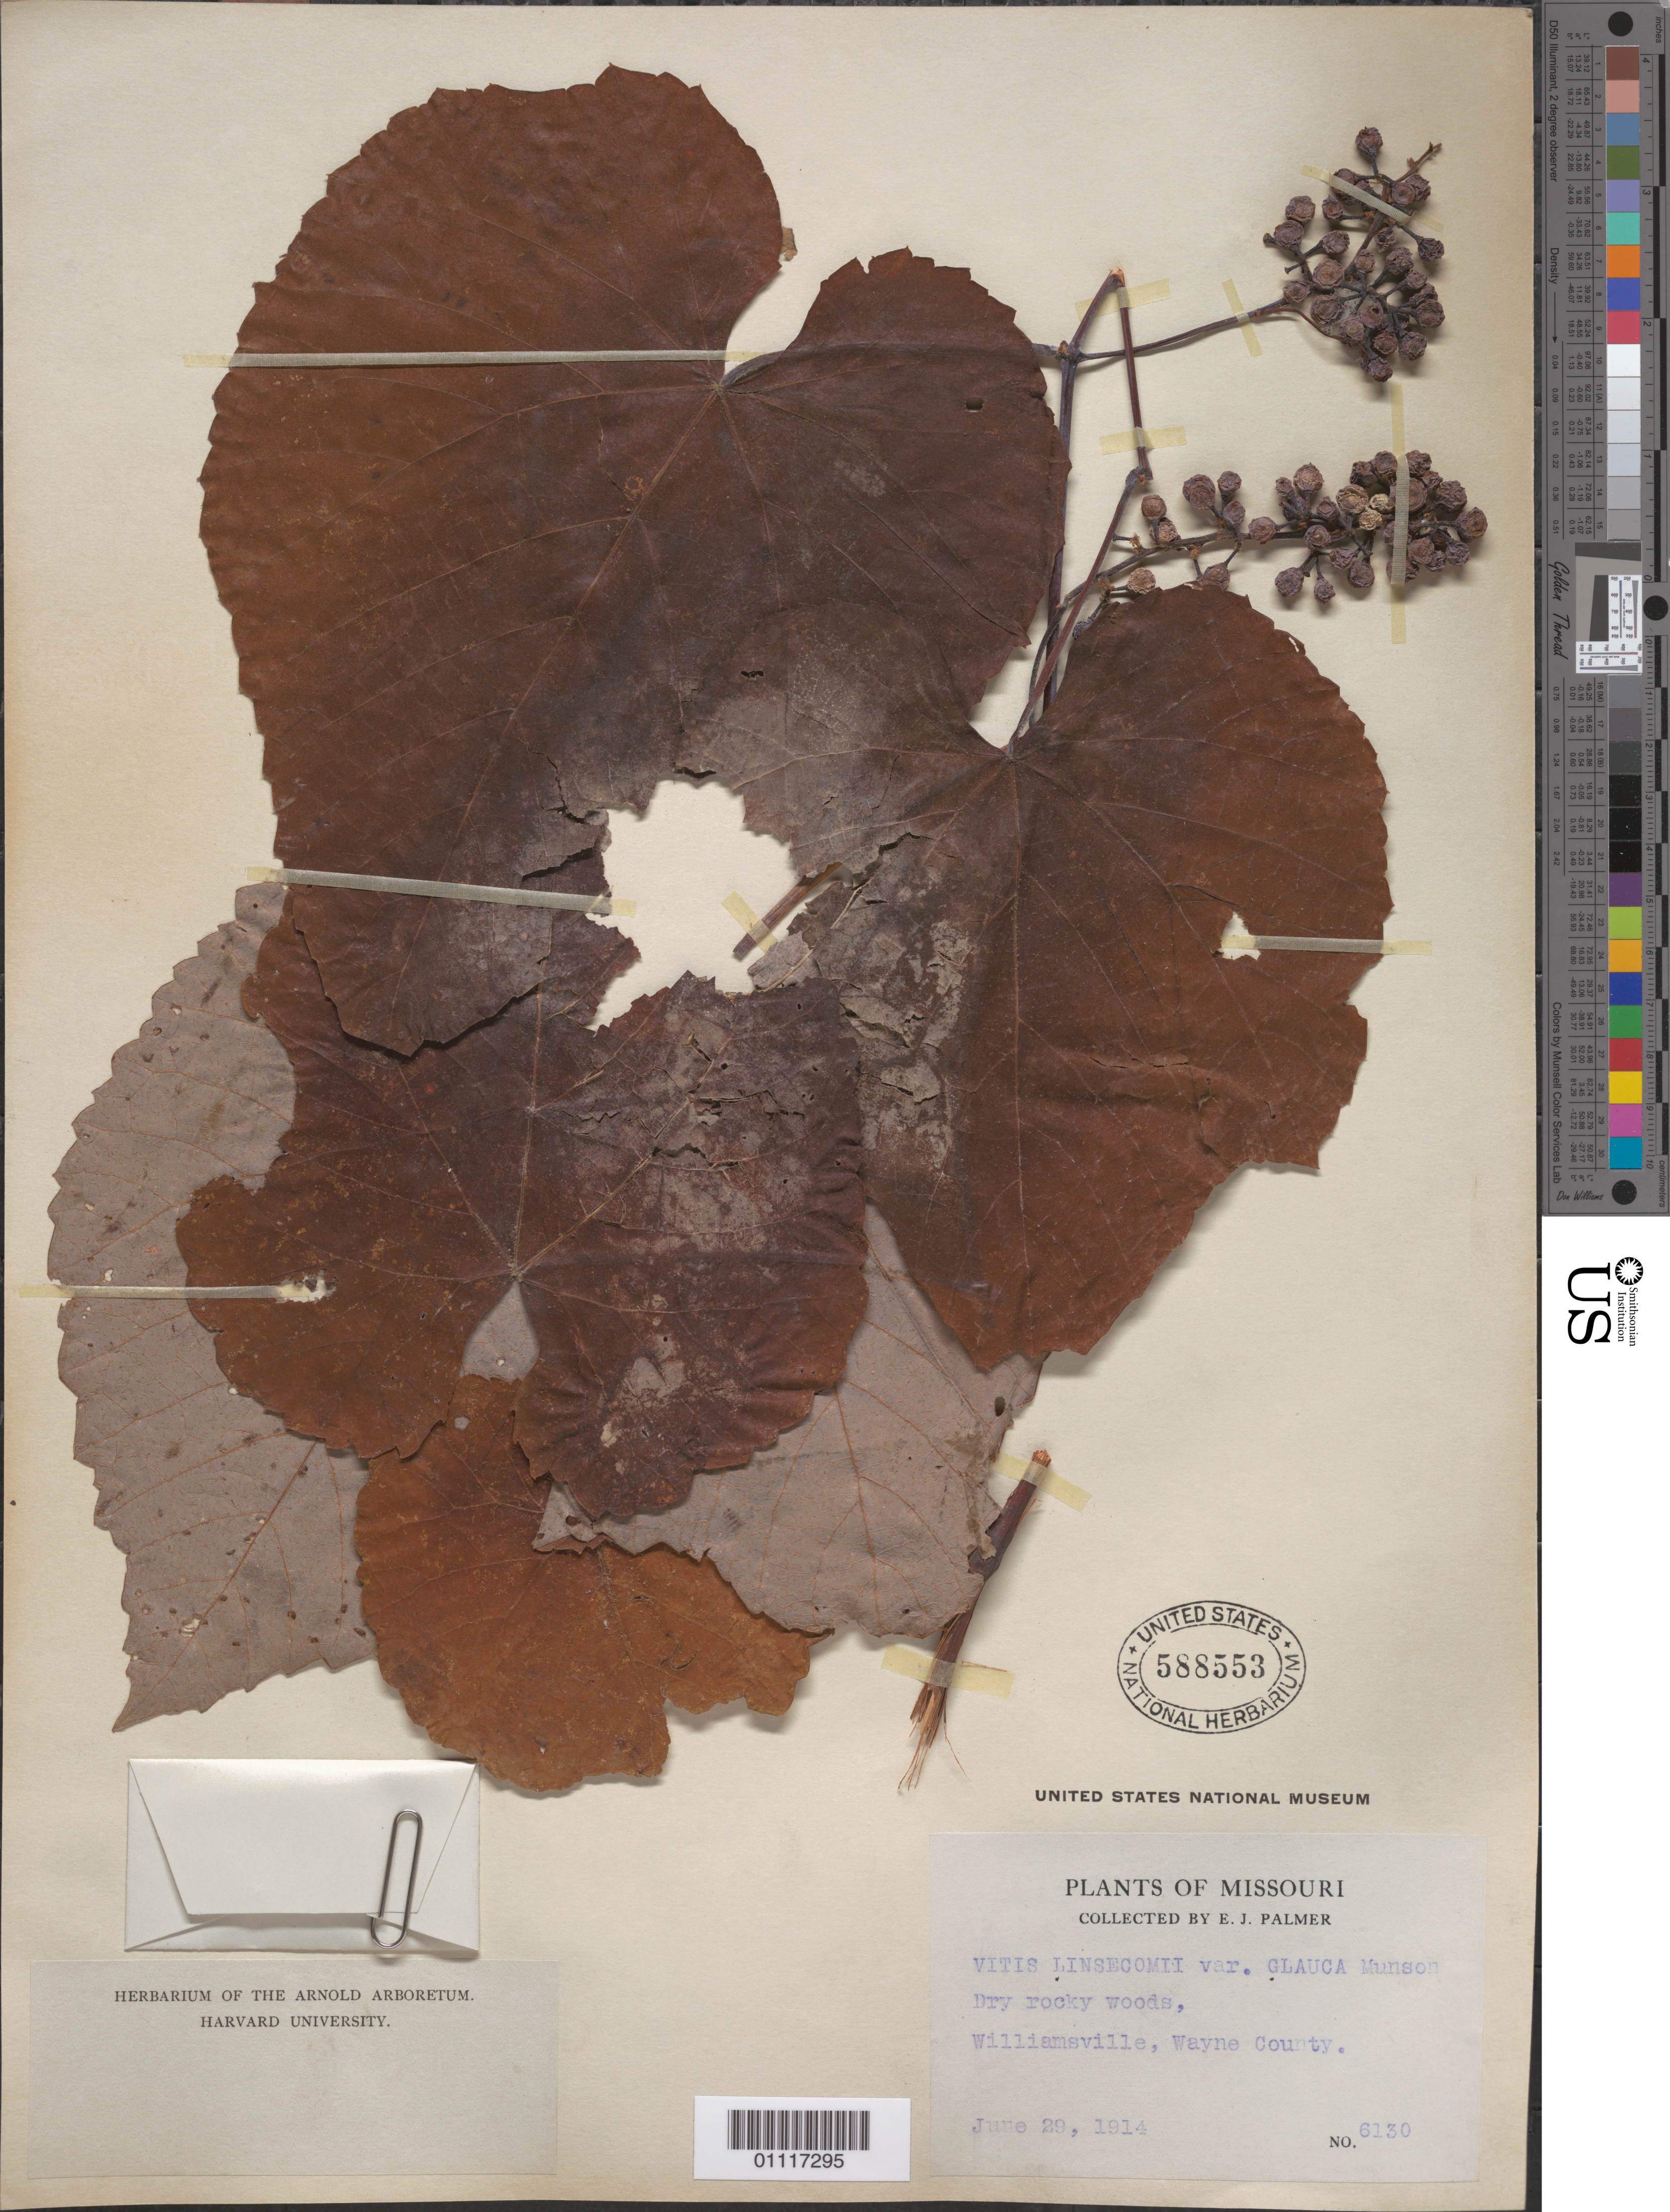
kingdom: Plantae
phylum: Tracheophyta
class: Magnoliopsida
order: Vitales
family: Vitaceae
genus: Vitis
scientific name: Vitis linsecomii var. glauca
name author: Munson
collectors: E. J. Palmer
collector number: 6130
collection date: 1914-06-29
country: United States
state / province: Missouri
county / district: Wayne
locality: Williamsville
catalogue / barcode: US 588553